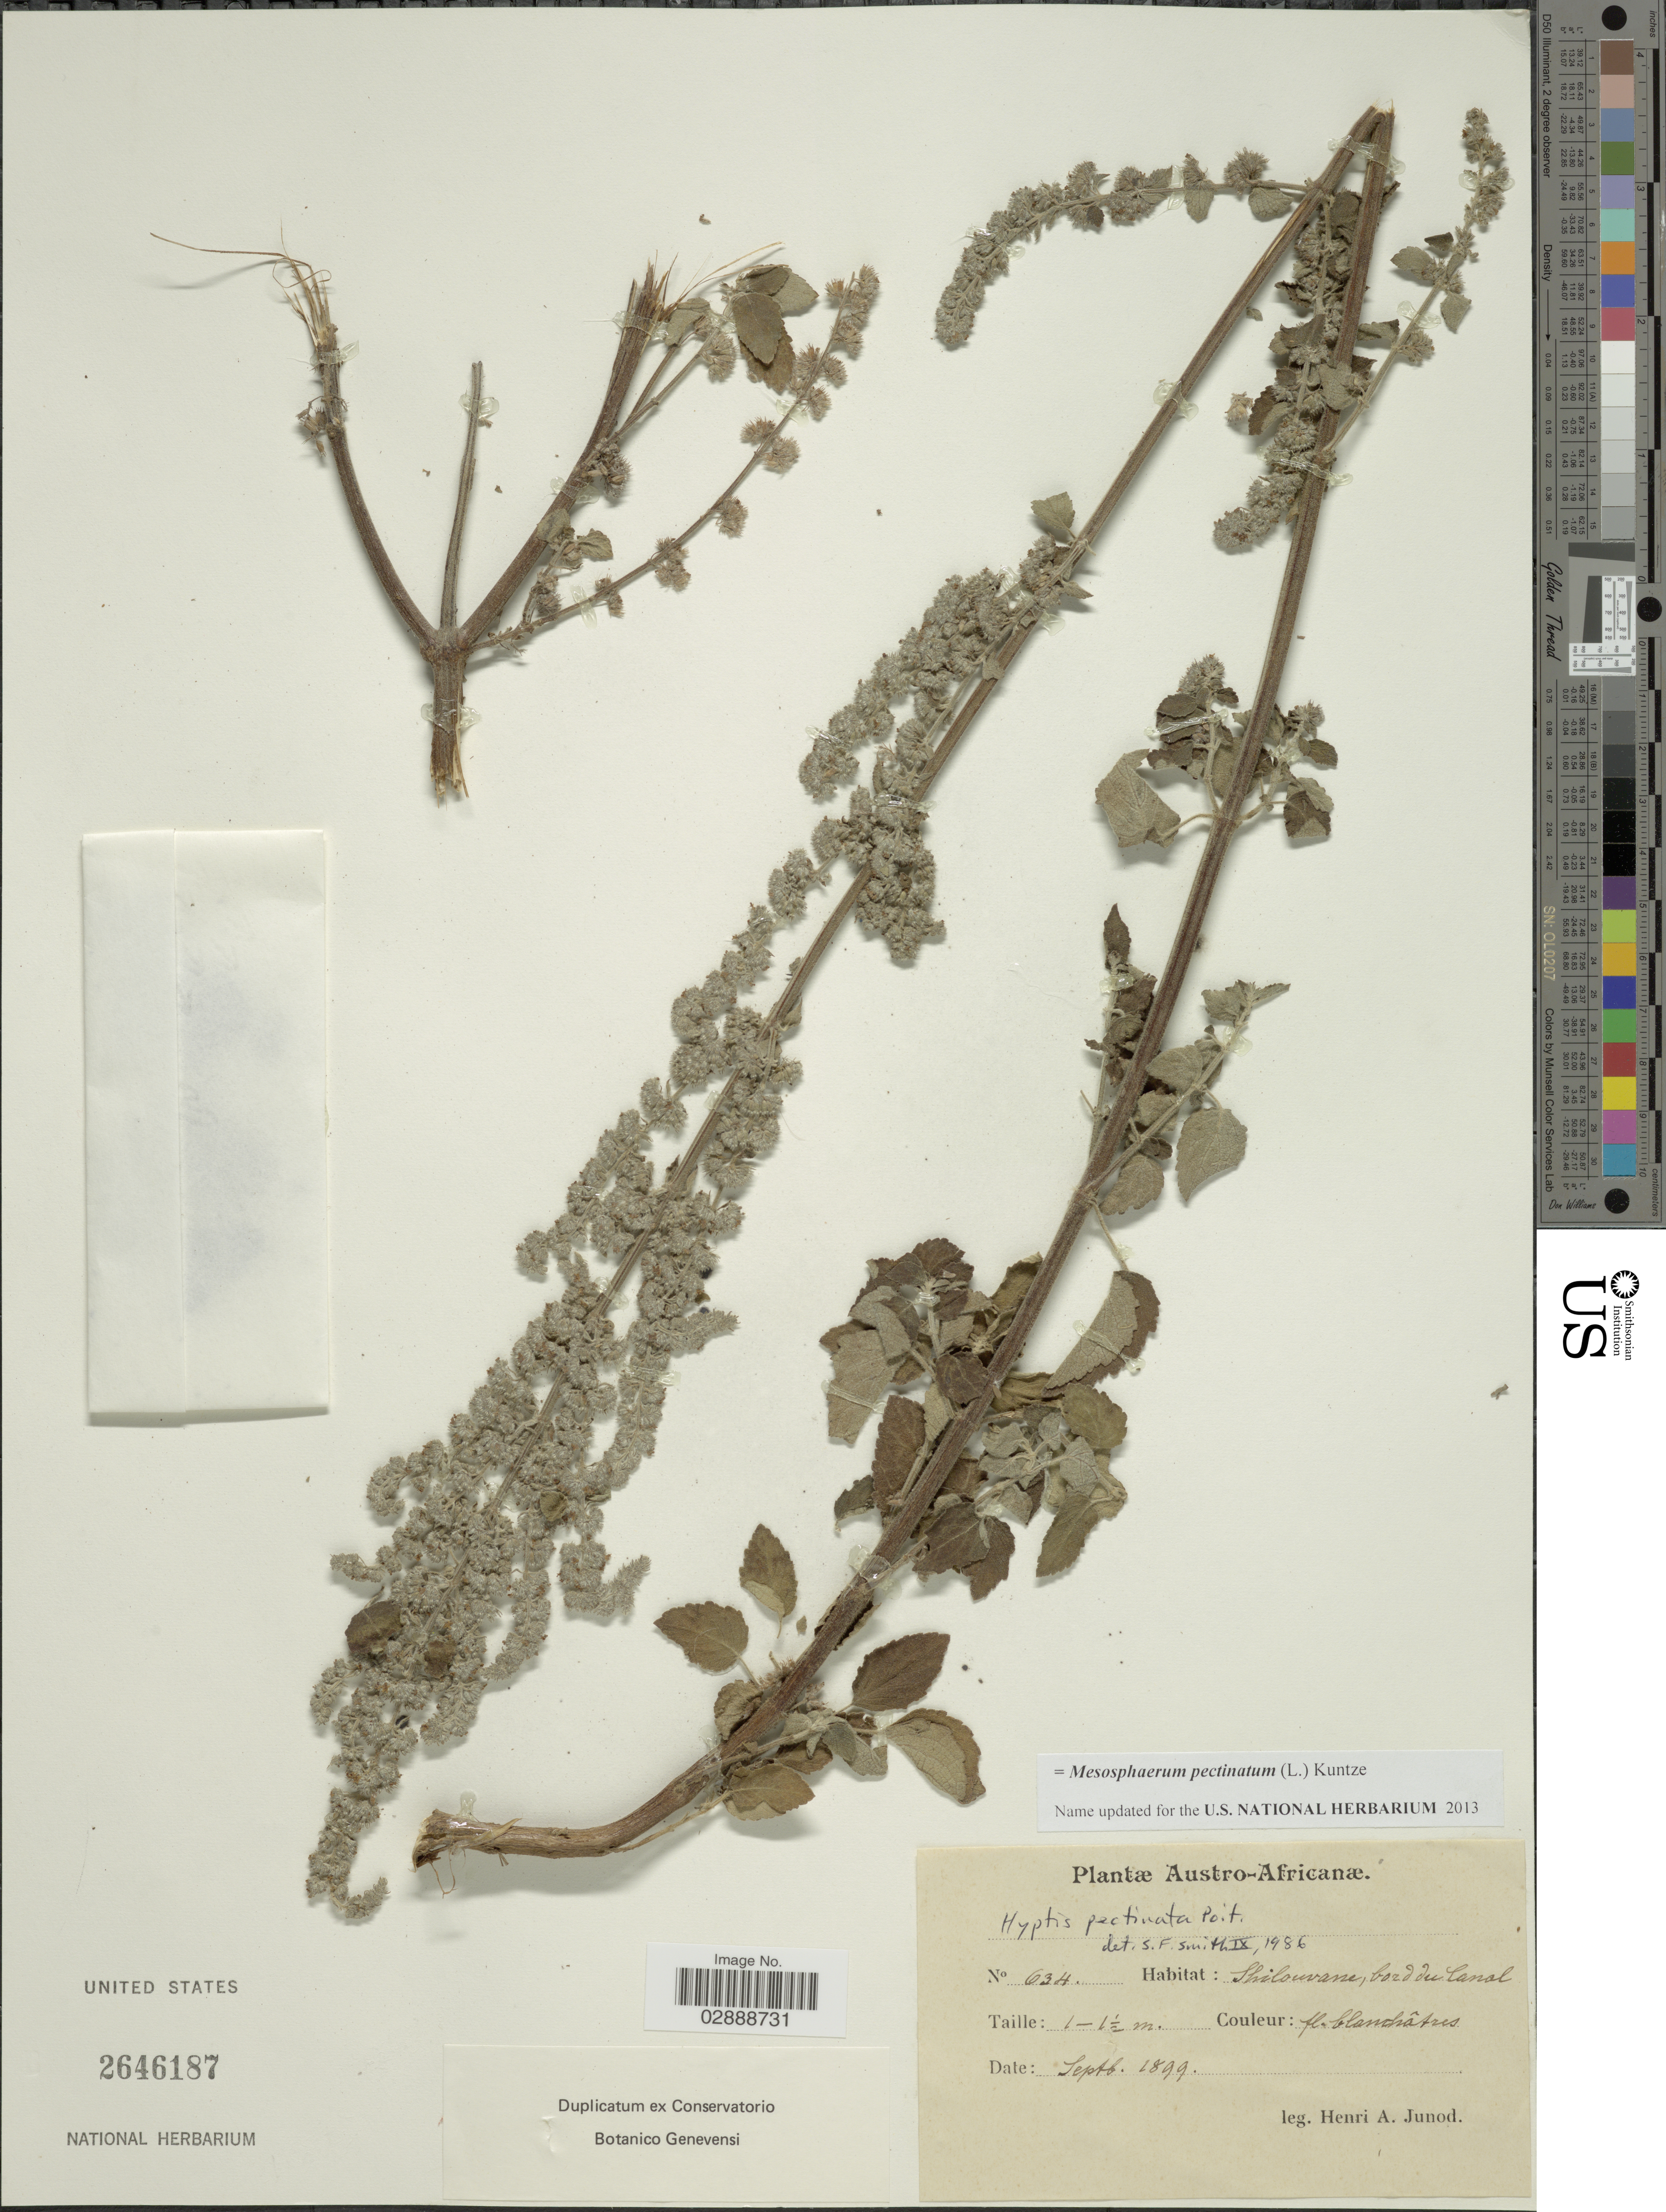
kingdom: Plantae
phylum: Tracheophyta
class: Magnoliopsida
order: Lamiales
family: Lamiaceae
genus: Mesosphaerum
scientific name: Mesosphaerum pectinatum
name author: (L.) Kuntze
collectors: H. Junod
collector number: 634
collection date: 1899-09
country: South Africa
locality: Austro-Africane, Shilouvane, bord du Canal.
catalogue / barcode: US 2646187